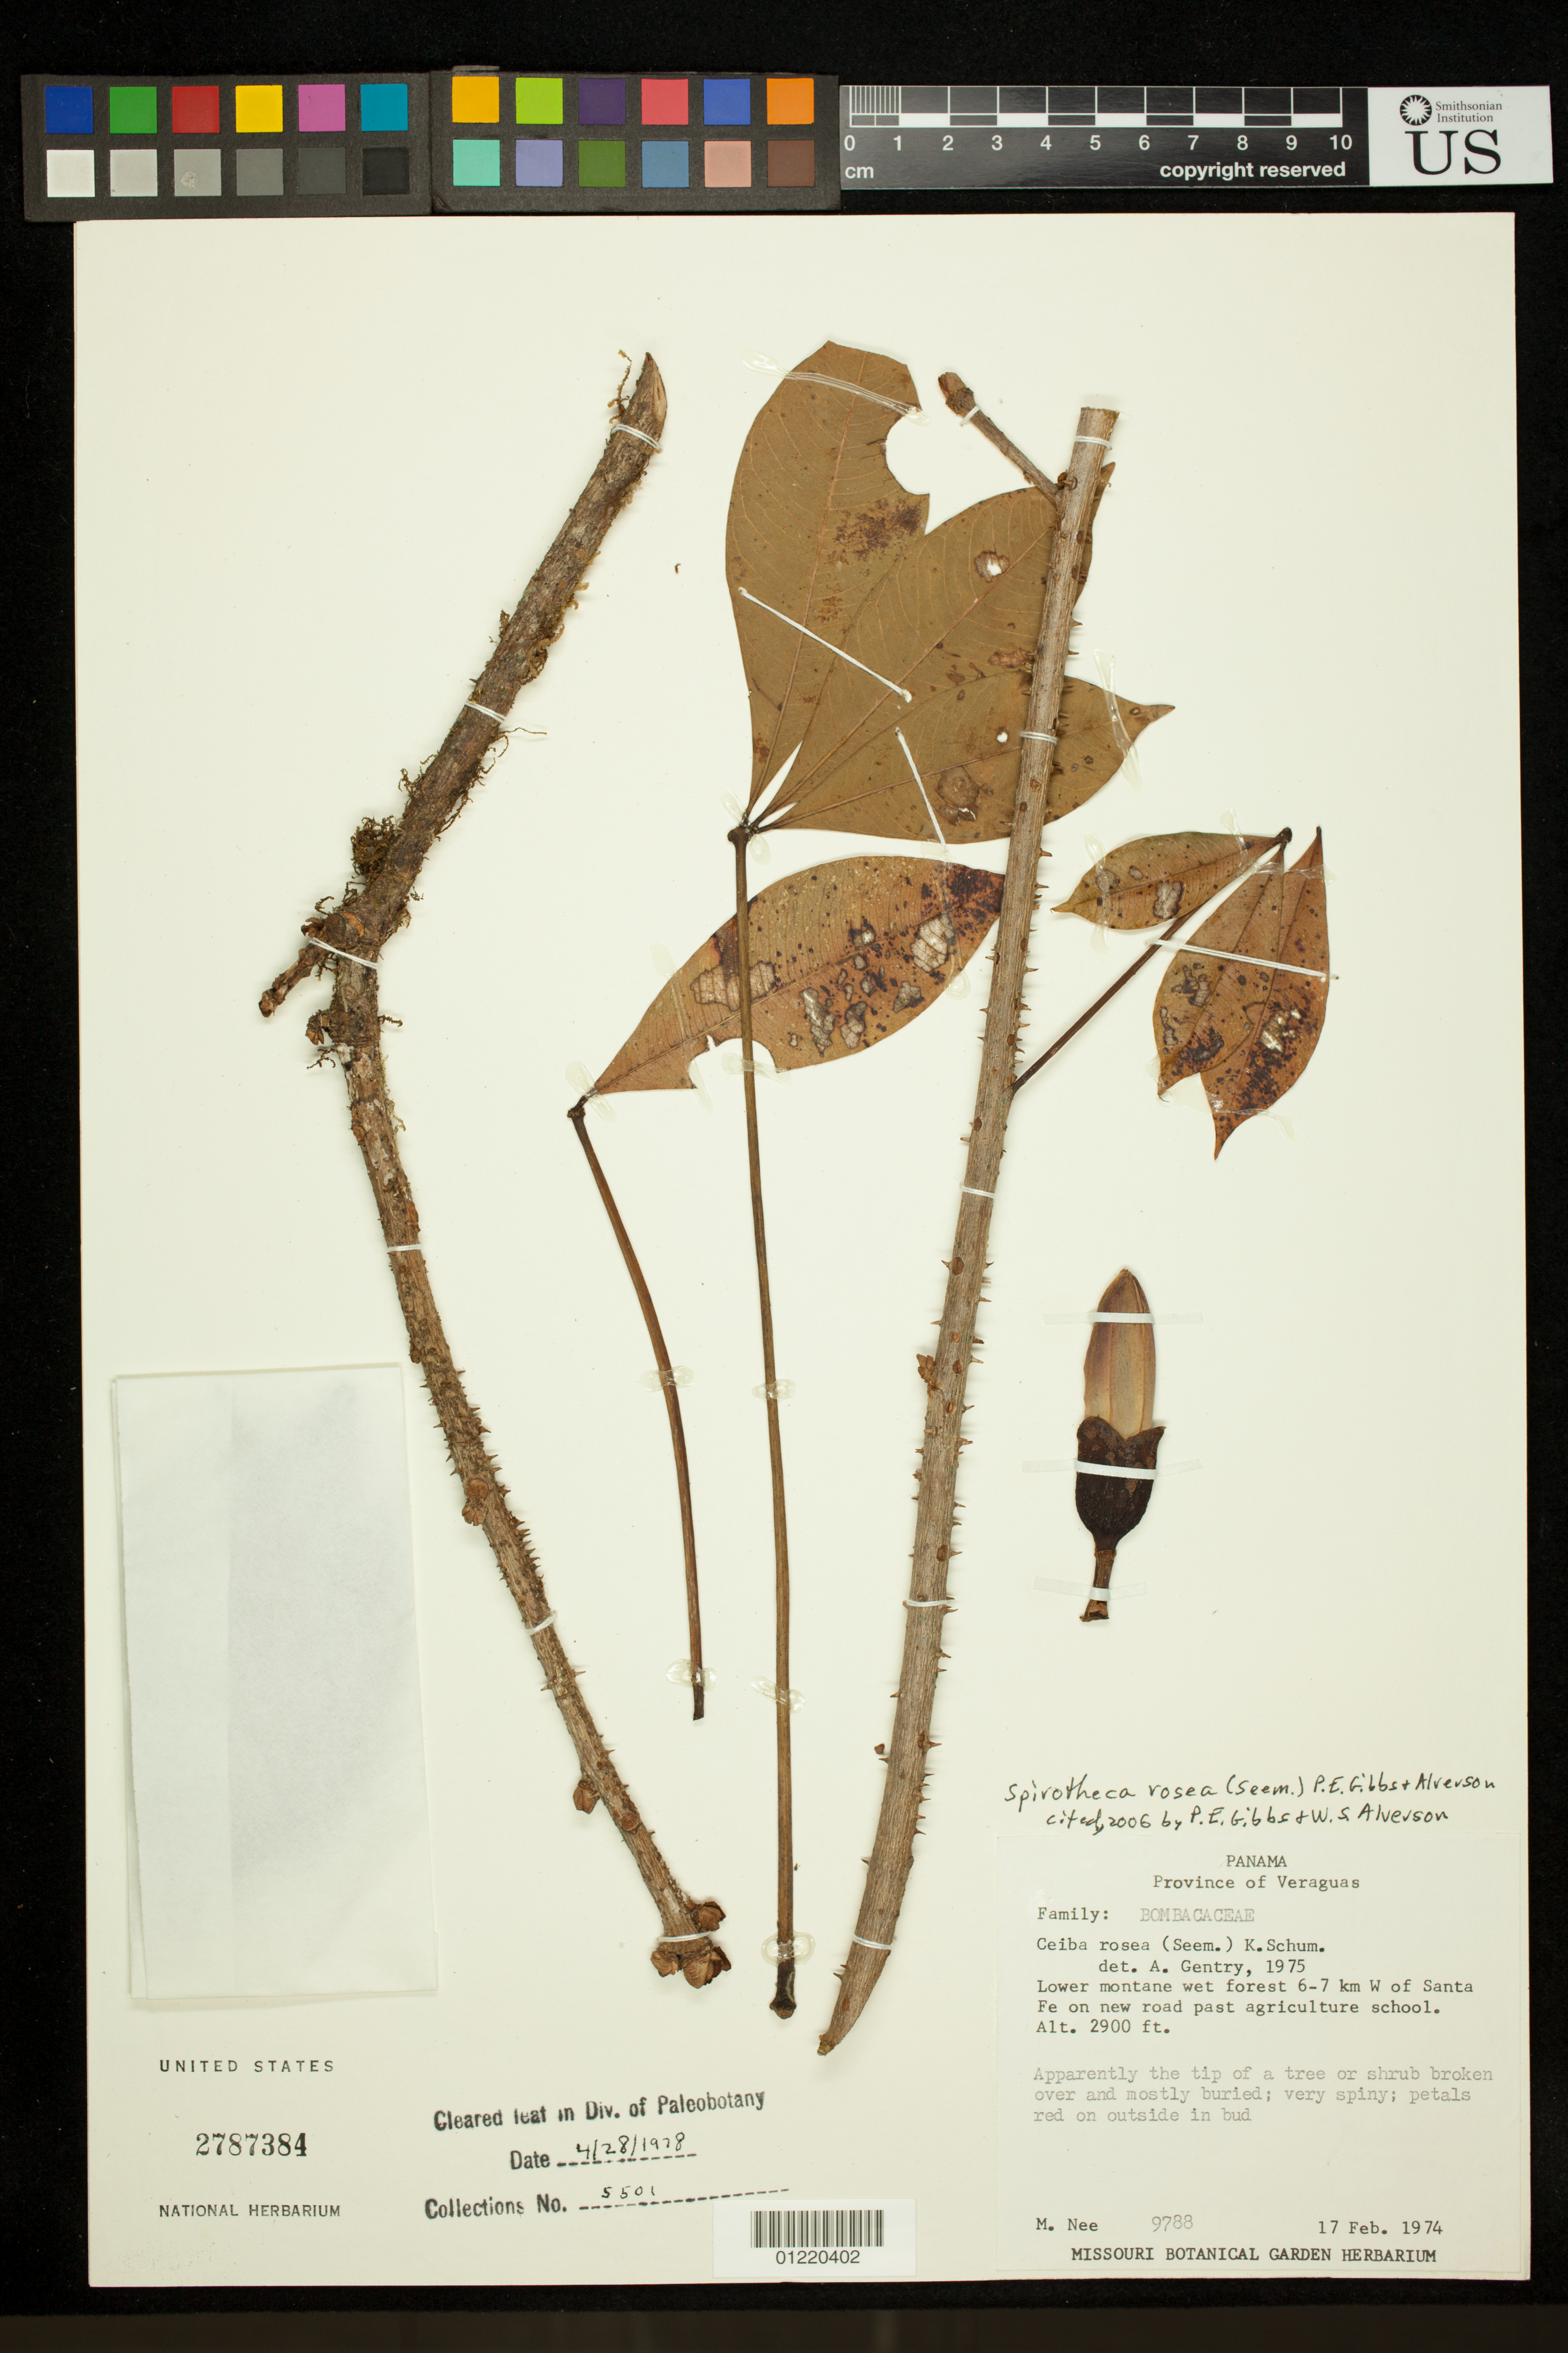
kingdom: Plantae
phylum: Tracheophyta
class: Magnoliopsida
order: Malvales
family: Malvaceae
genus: Spirotheca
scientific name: Spirotheca rosea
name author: (Cuatrec.) Gibbs & W.S. Alverson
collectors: M. Nee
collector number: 9788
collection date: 1974-02-17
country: Panama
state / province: Veraguas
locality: Lower montane wet forest 6-7 km W of Santa Fe on new road past agriculture school.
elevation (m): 884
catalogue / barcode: US 2787384